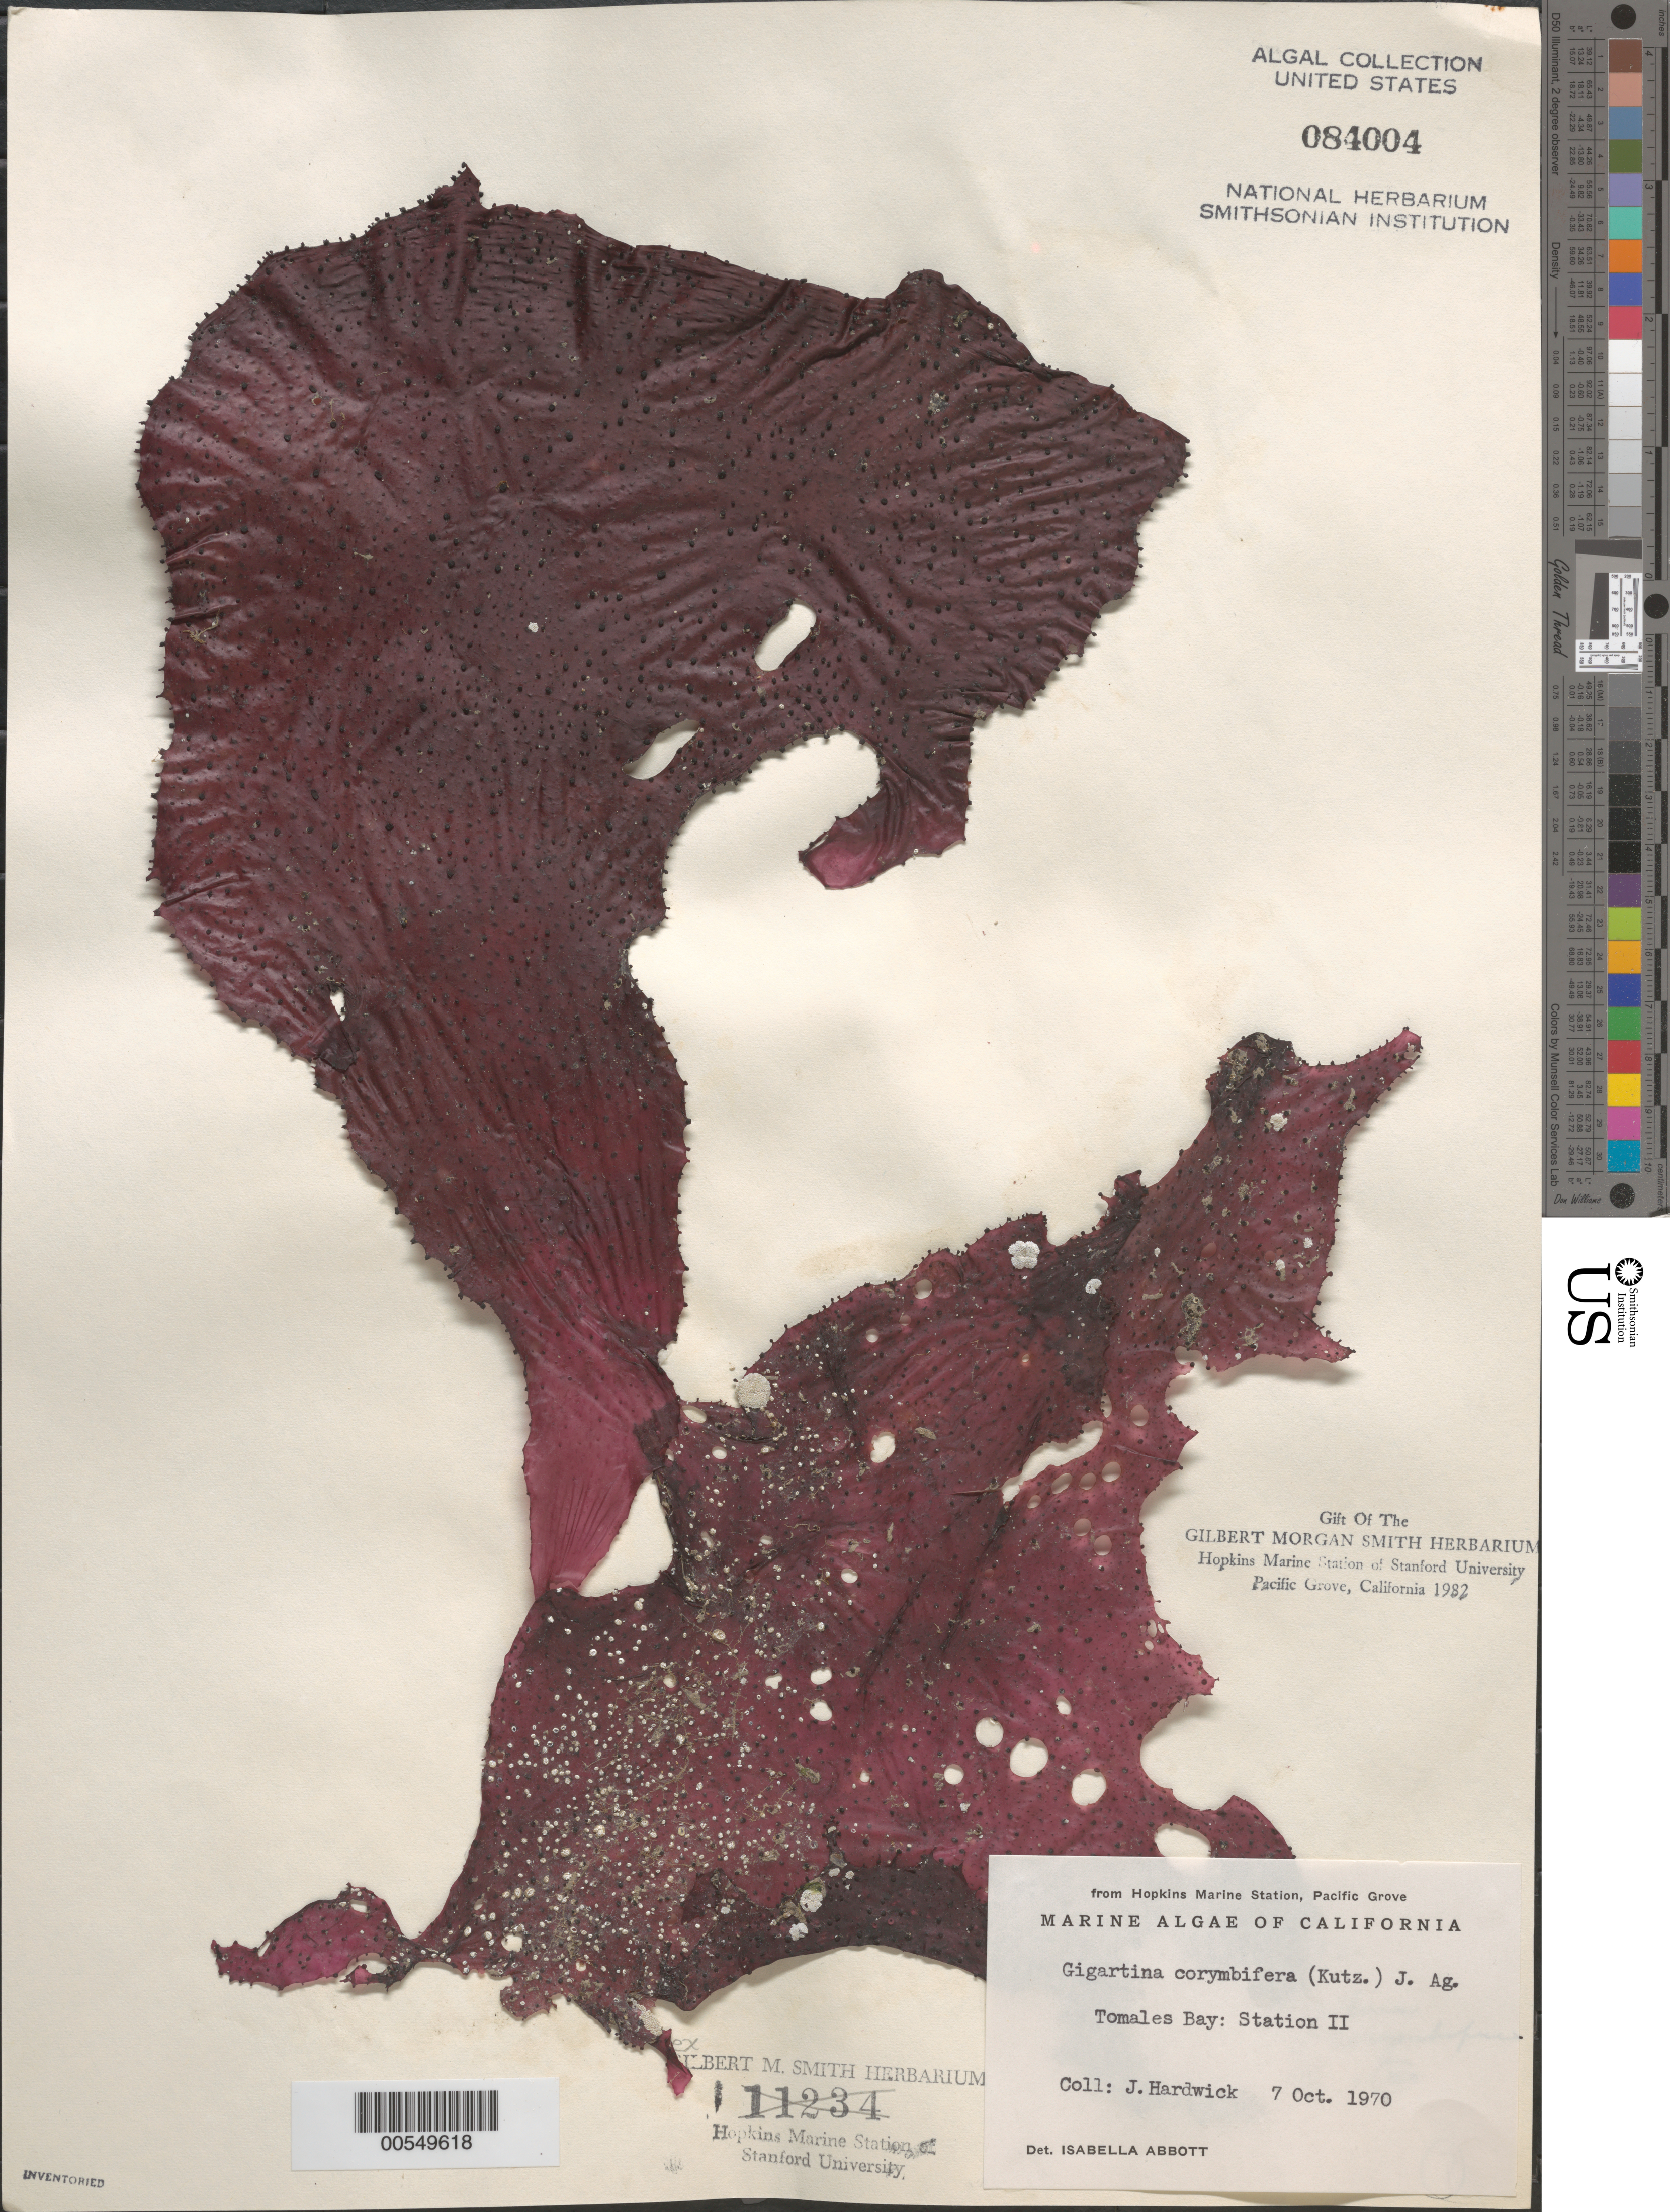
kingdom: Plantae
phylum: Rhodophyta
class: Florideophyceae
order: Gigartinales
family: Gigartinaceae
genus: Chondracanthus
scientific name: Chondracanthus corymbiferus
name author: (Kütz.) Guiry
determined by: Algae name updating Project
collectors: J. Hardwick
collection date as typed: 07 Oct 1970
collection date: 1970-10-07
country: United States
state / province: California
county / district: Marin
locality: Tomales Bay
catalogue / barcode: US 84004